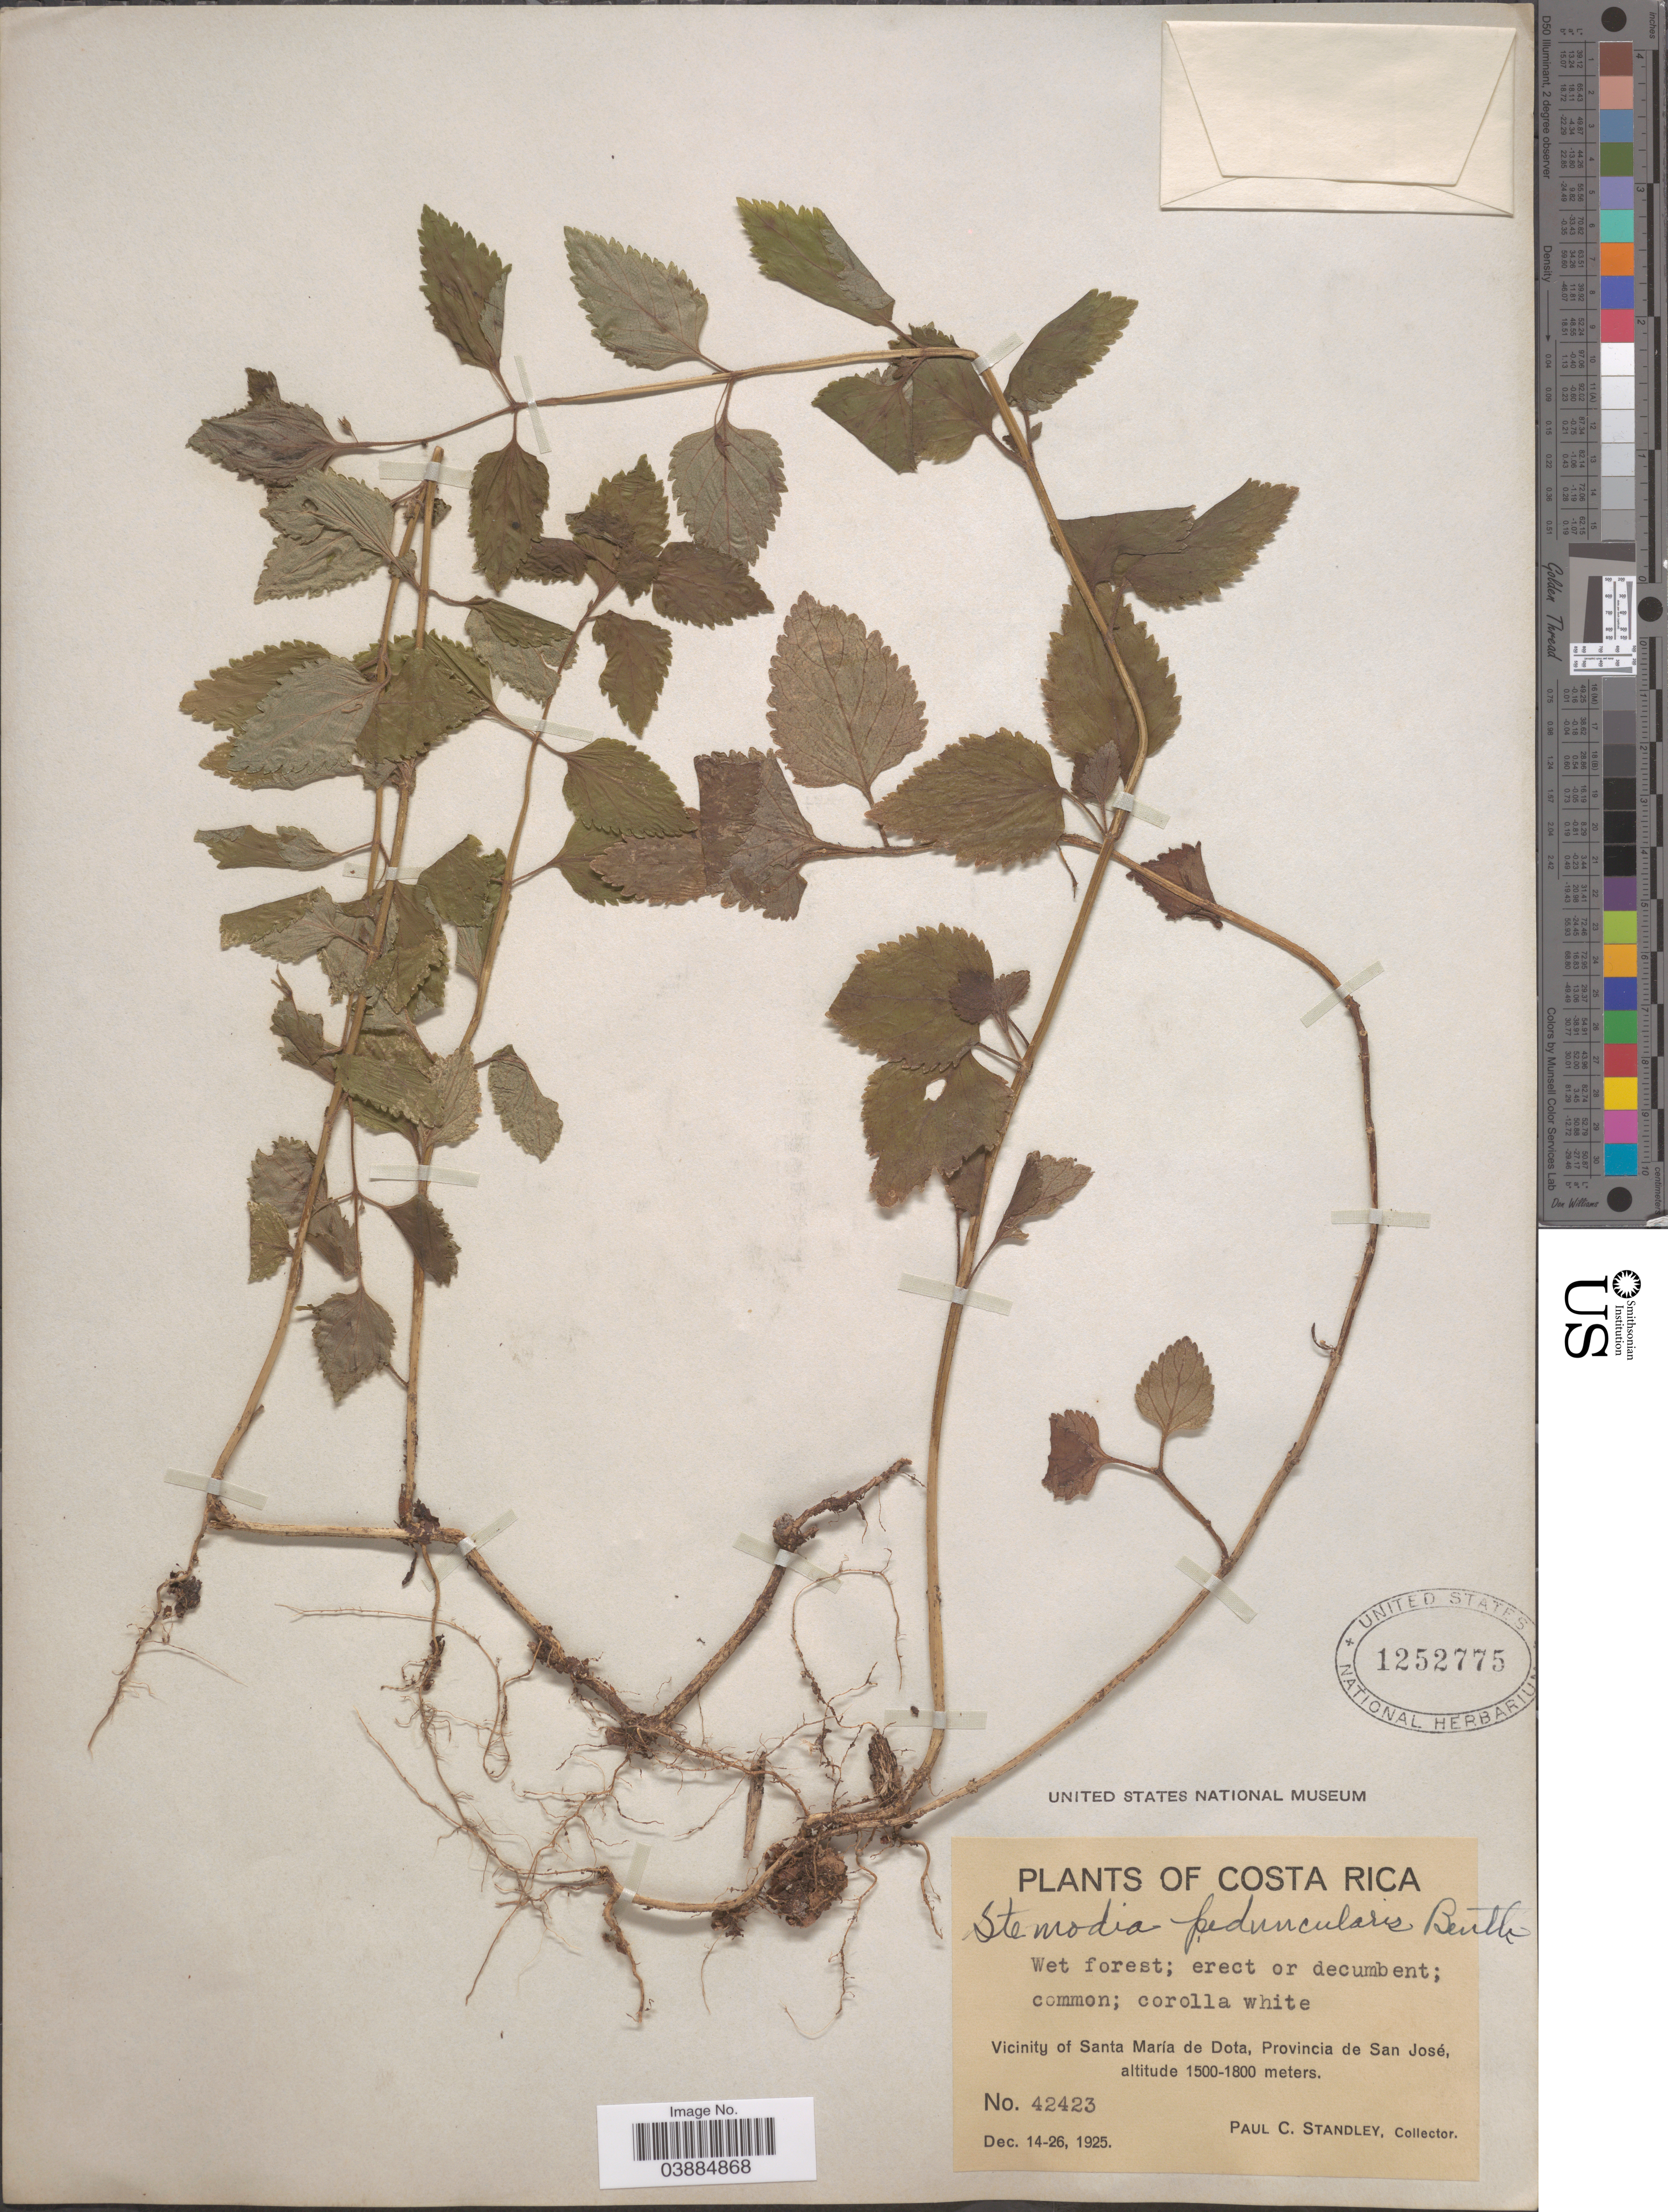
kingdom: Plantae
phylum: Tracheophyta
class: Magnoliopsida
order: Lamiales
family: Plantaginaceae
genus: Stemodia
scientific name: Stemodia peduncularis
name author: Benth.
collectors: P. C. Standley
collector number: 42423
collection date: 1925-12-14/1925-12-26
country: Costa Rica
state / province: San José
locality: Vicinity of Santa María de Dota.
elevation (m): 1500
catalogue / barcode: US 1252775